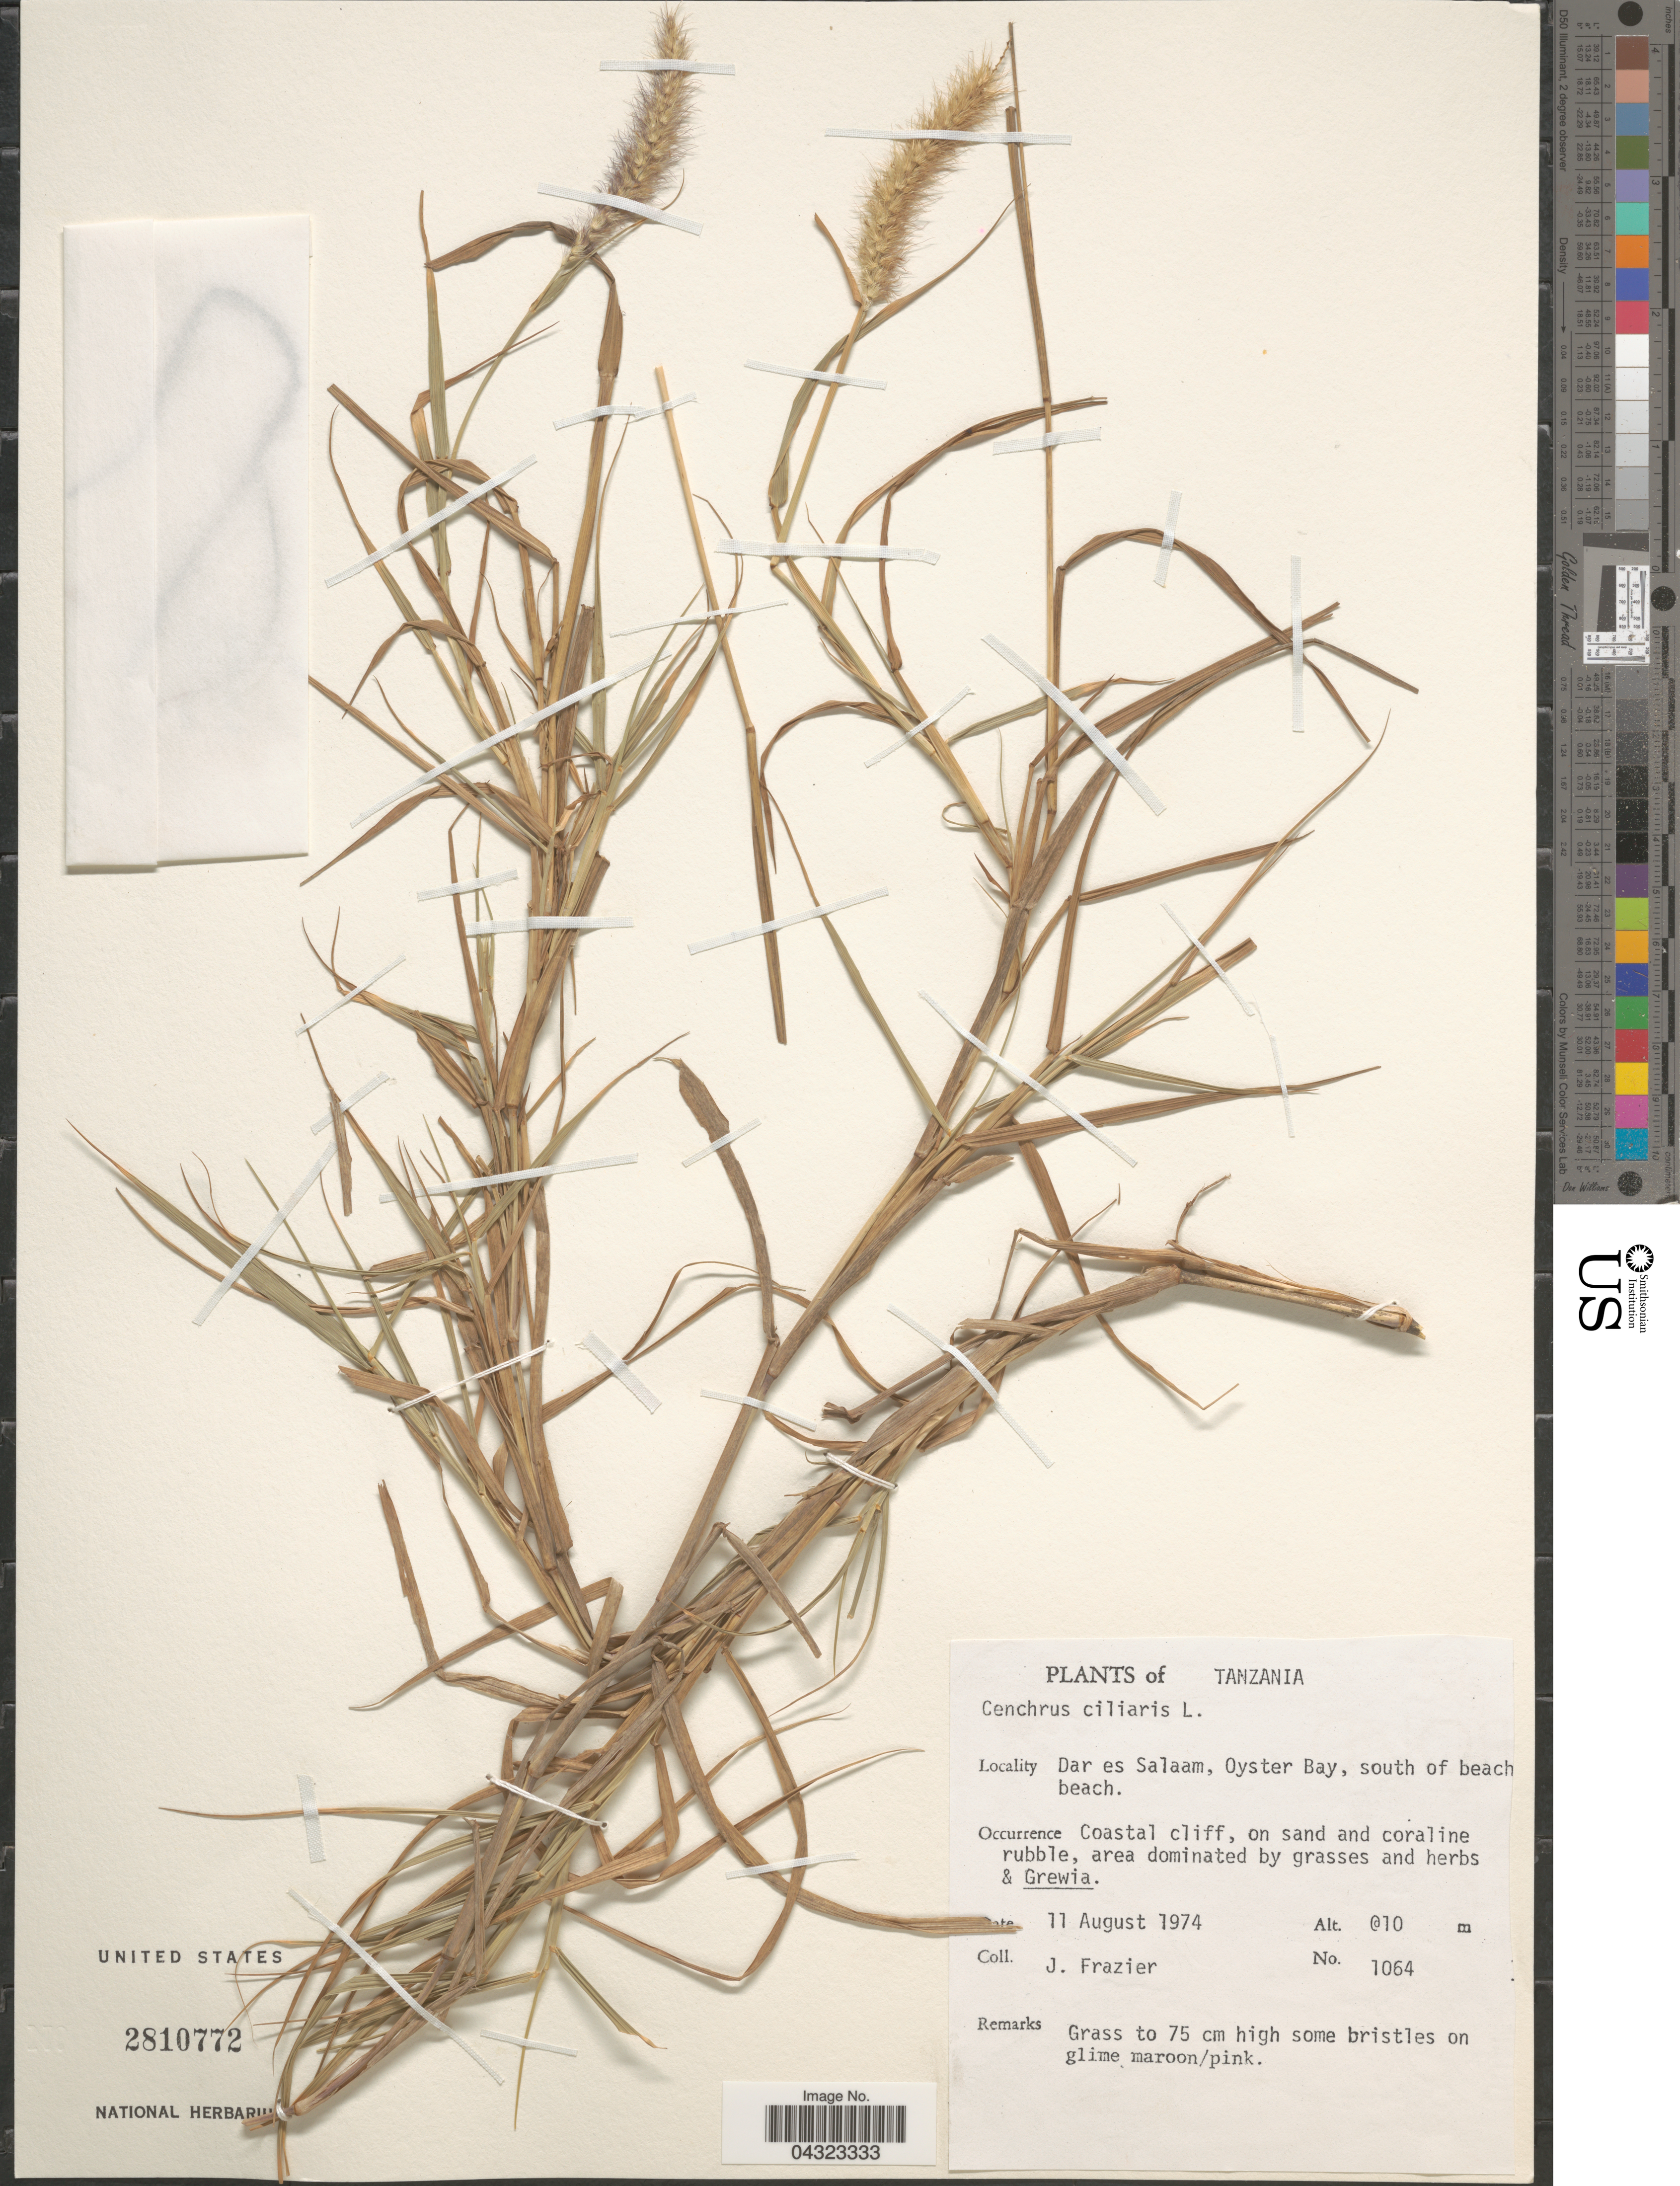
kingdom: Plantae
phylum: Tracheophyta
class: Liliopsida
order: Poales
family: Poaceae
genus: Cenchrus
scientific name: Cenchrus ciliaris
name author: L.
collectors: J. Frazier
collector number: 1064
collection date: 1974-08-11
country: Tanzania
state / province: Dar es Salaam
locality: Dar es Salaam, Oyster Bay, south of beach beach. Coastal cliff, on sand and coraline rubble, area dominated by grasses and herbs & Grewia.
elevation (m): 10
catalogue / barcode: US 2810772